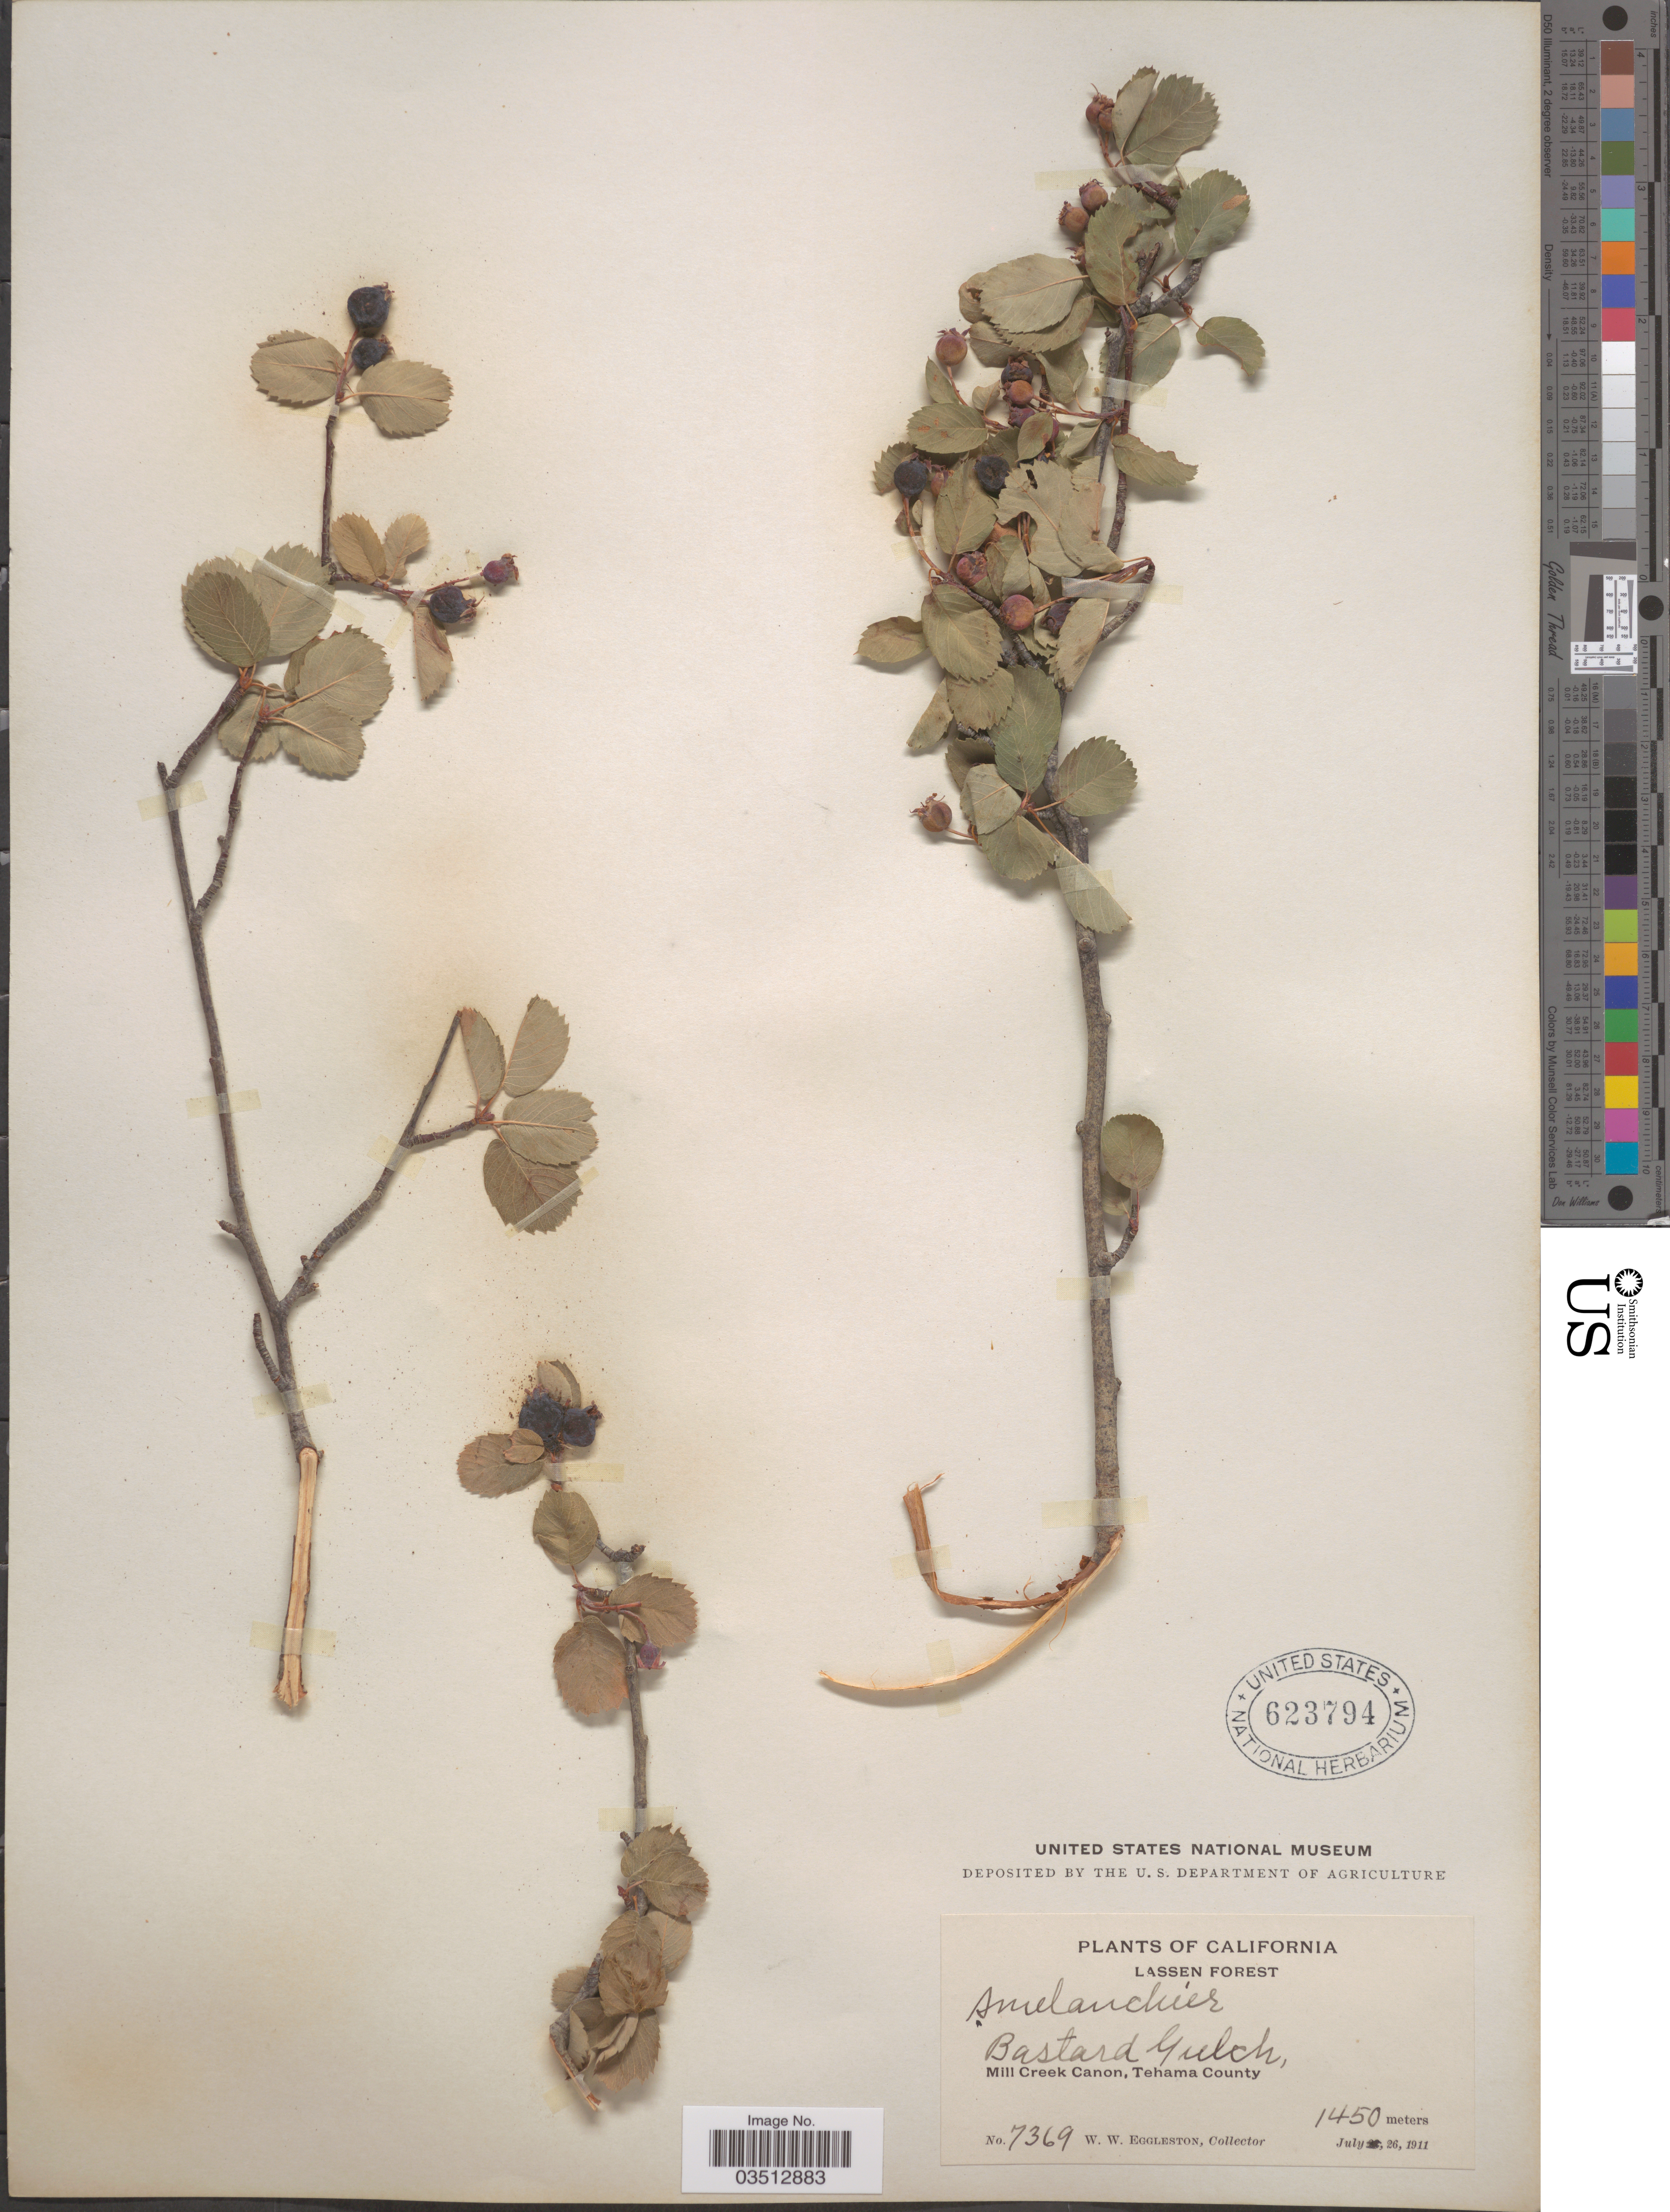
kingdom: Plantae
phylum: Tracheophyta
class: Magnoliopsida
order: Rosales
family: Rosaceae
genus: Amelanchier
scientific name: Amelanchier sp.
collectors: W. W. Eggleston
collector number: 7369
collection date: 1911-07-26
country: United States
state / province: California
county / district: Tehama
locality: Lassen Forest. Bastard Gulch, Mill Creek Canon, Tehama County.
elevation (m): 1450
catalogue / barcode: US 623794